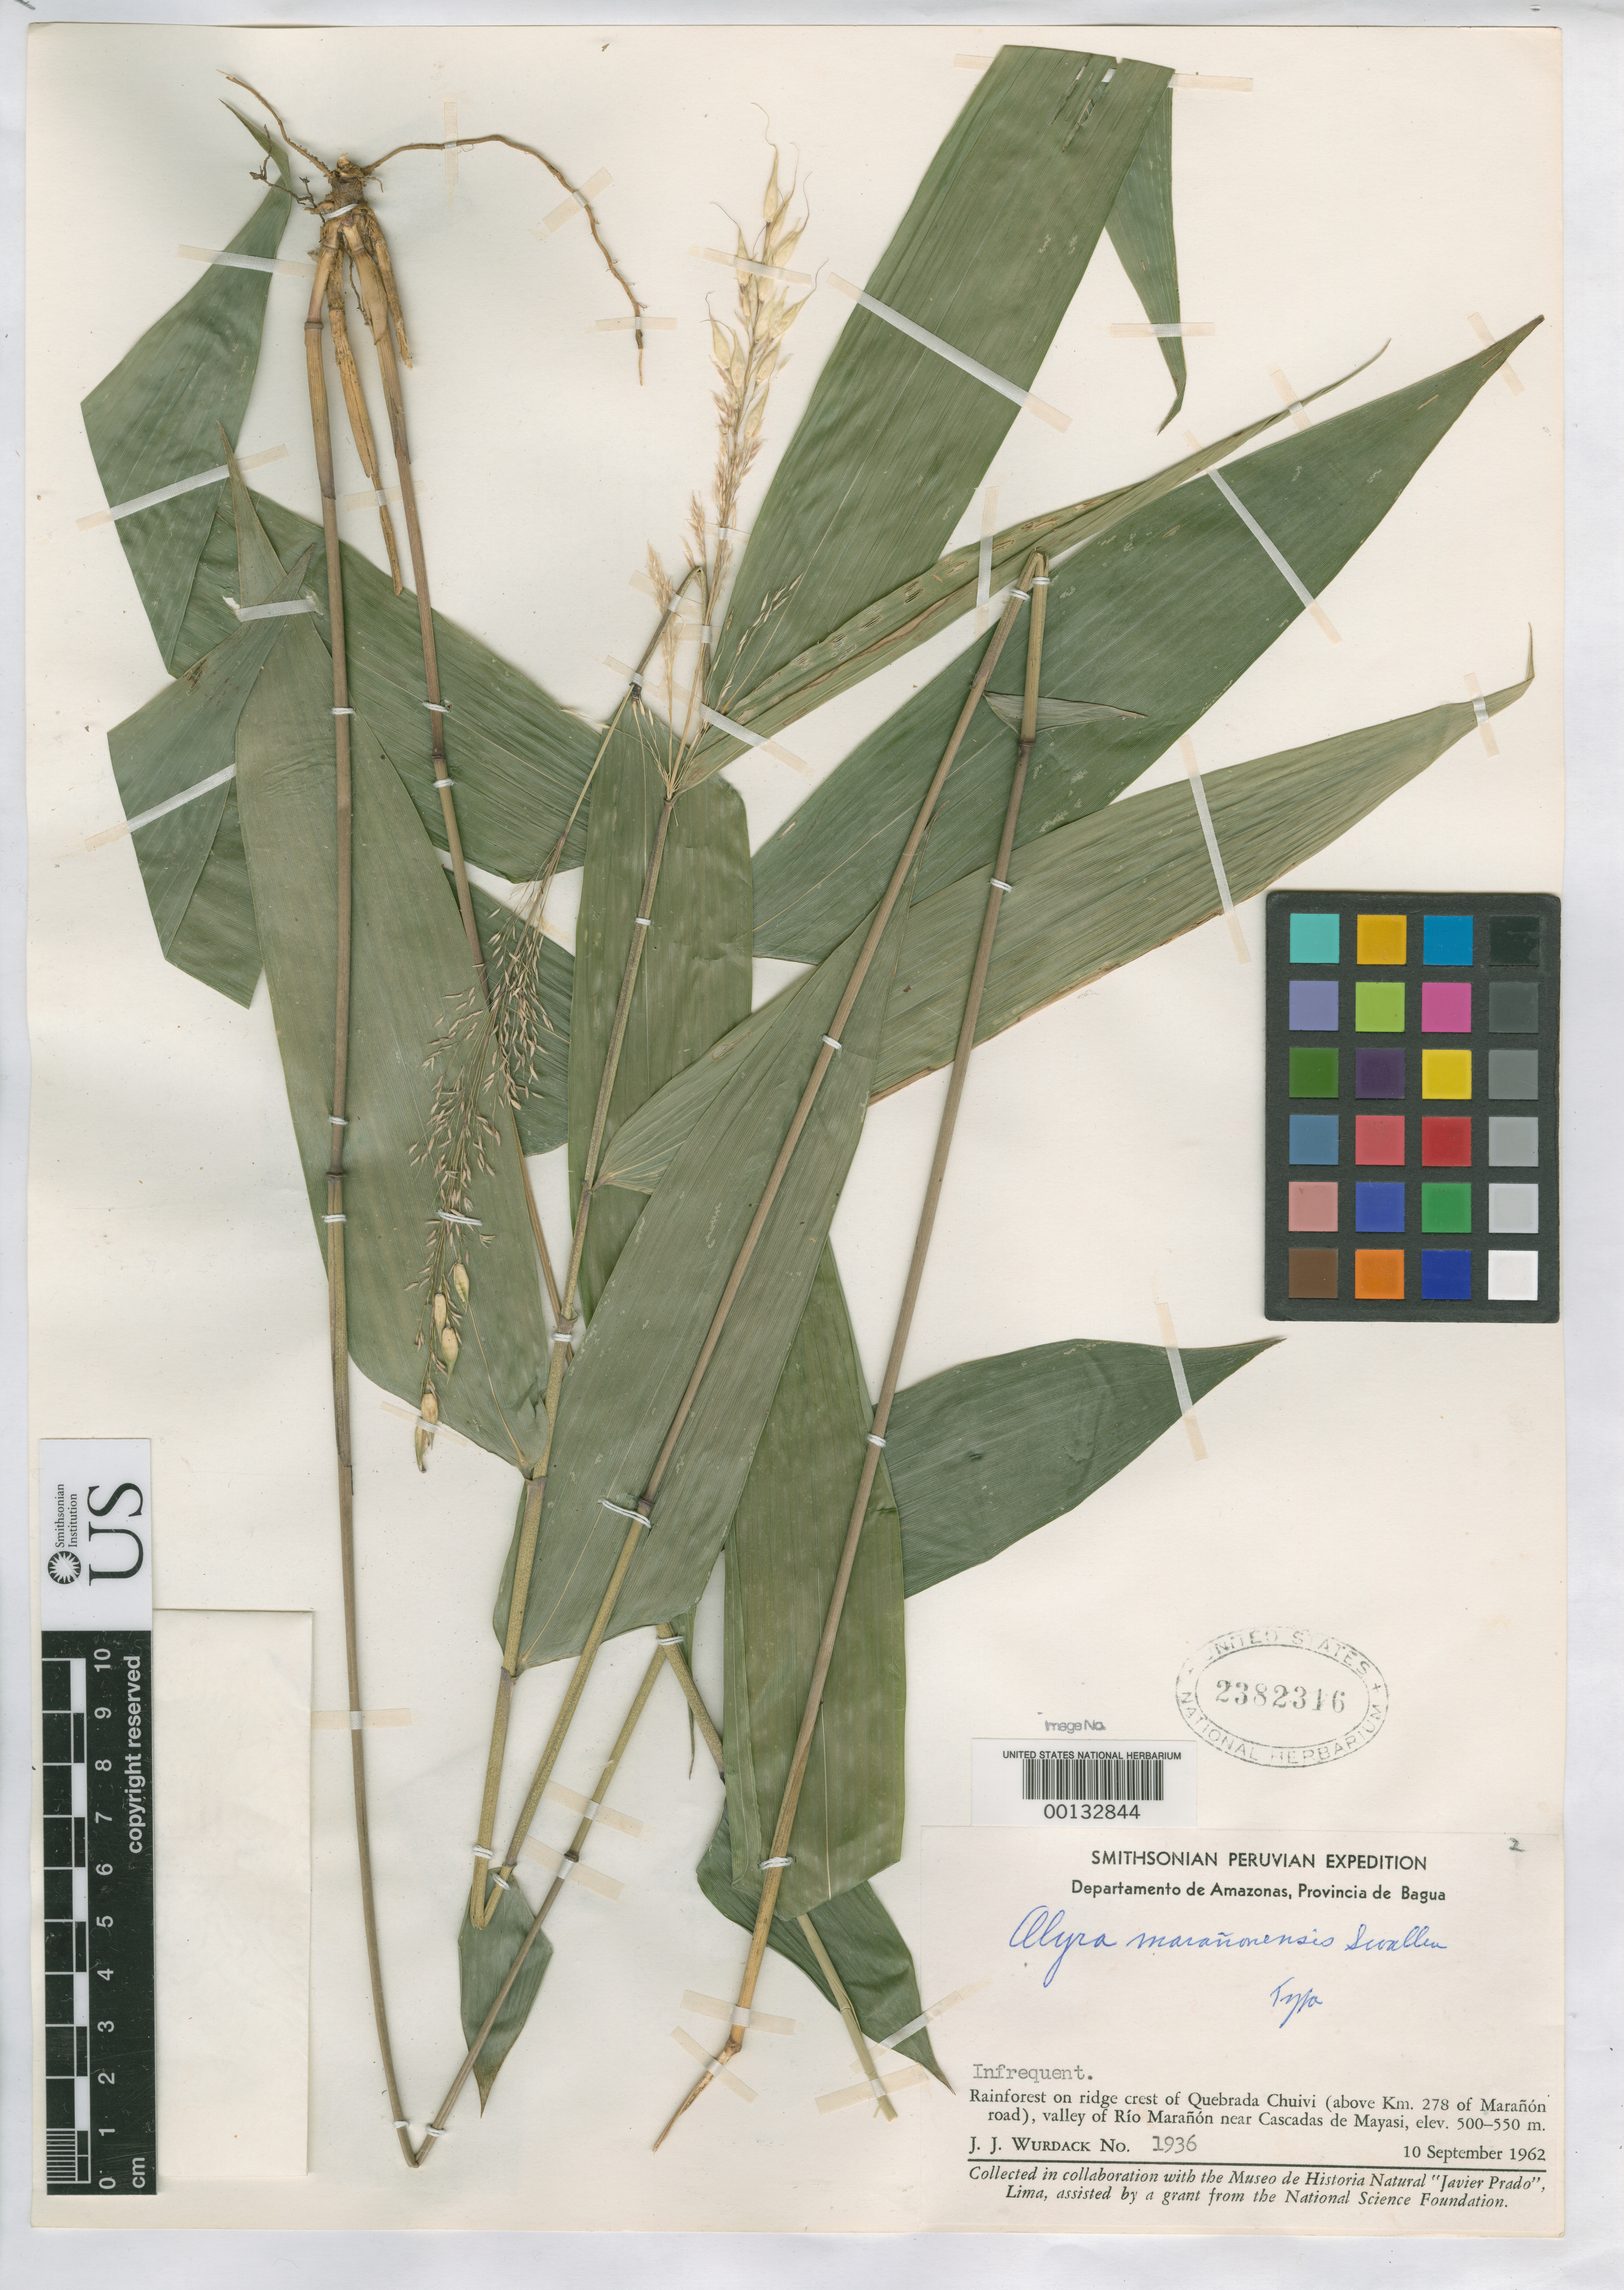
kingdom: Plantae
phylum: Tracheophyta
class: Liliopsida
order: Poales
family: Poaceae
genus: Olyra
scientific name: Olyra maranonensis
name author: Swallen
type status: Holotype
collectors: J. J. Wurdack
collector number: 1936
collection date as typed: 20 Sep 1962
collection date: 1962-09-20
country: Peru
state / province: Amazonas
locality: Quebrada Chuivi, valley of Río Maranon near Cascadec de Mayasi [?]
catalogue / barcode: US 2877940